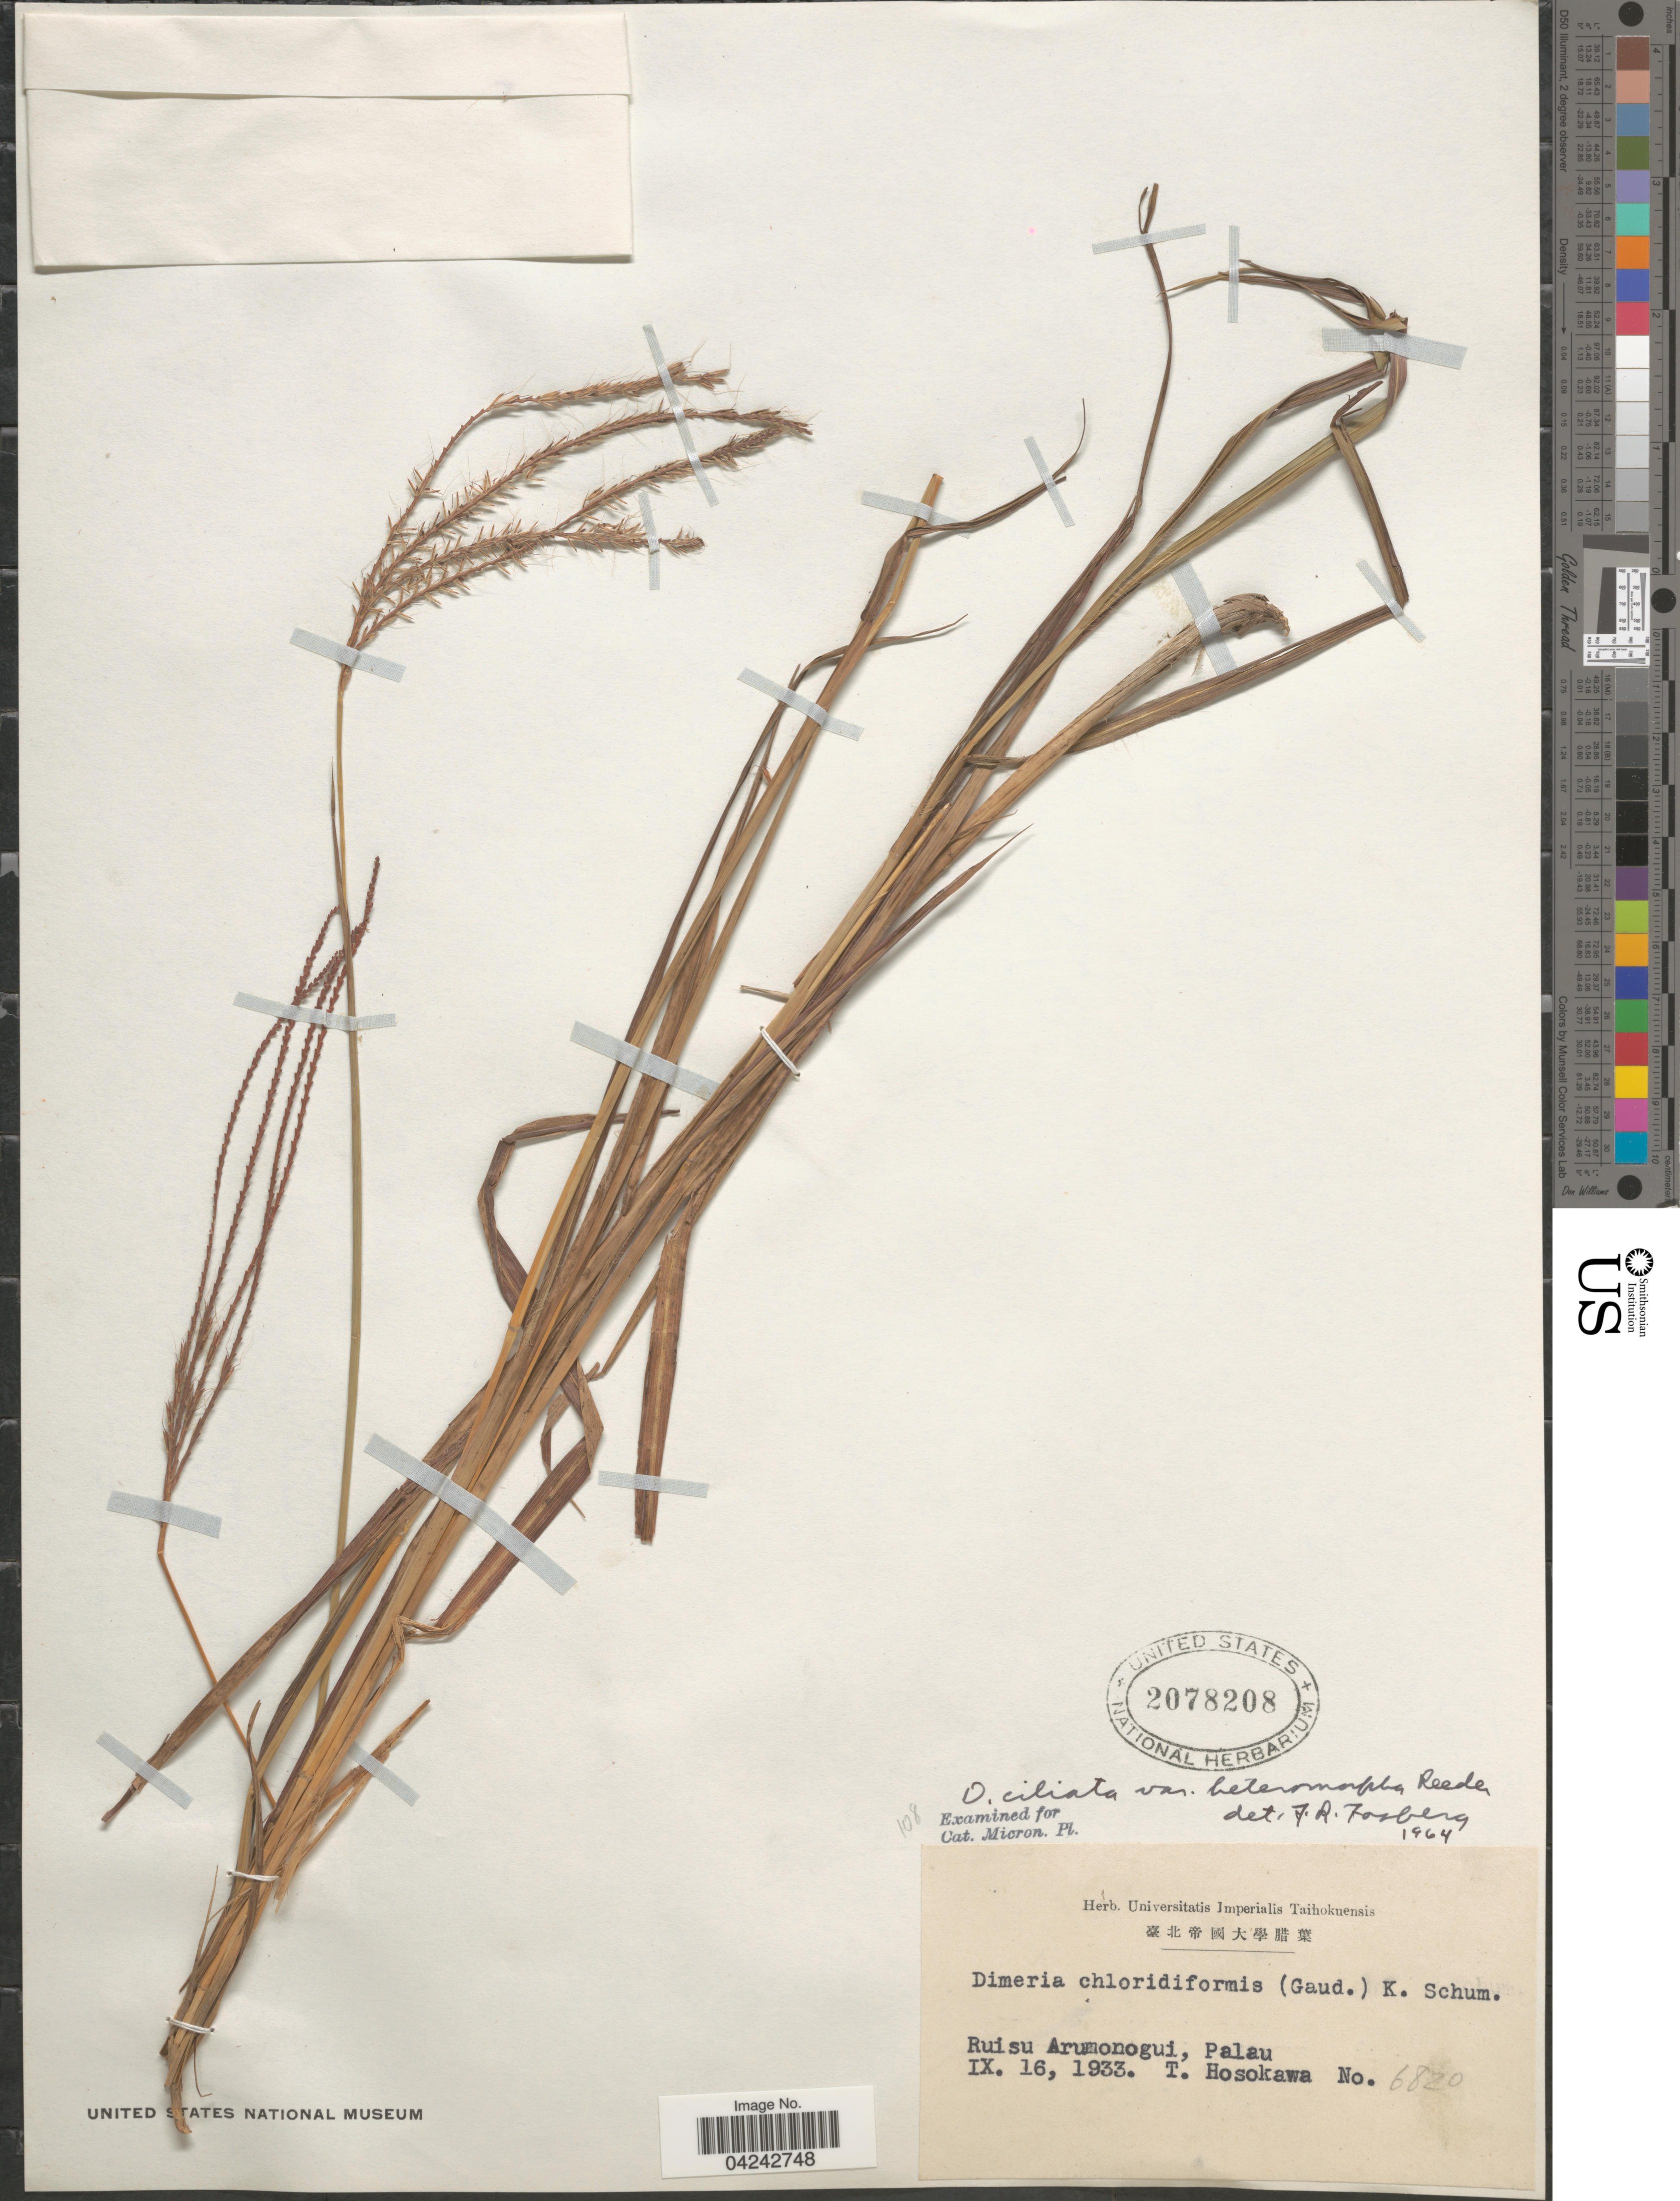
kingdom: Plantae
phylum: Tracheophyta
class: Liliopsida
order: Poales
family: Poaceae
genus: Dimeria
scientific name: Dimeria chloridiformis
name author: (Gaudich.) Schum. & Lauterb.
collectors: T. Hosokawa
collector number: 6820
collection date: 1933-09-16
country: Palau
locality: Ruisu Arumonogui, Palau.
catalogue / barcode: US 2078208